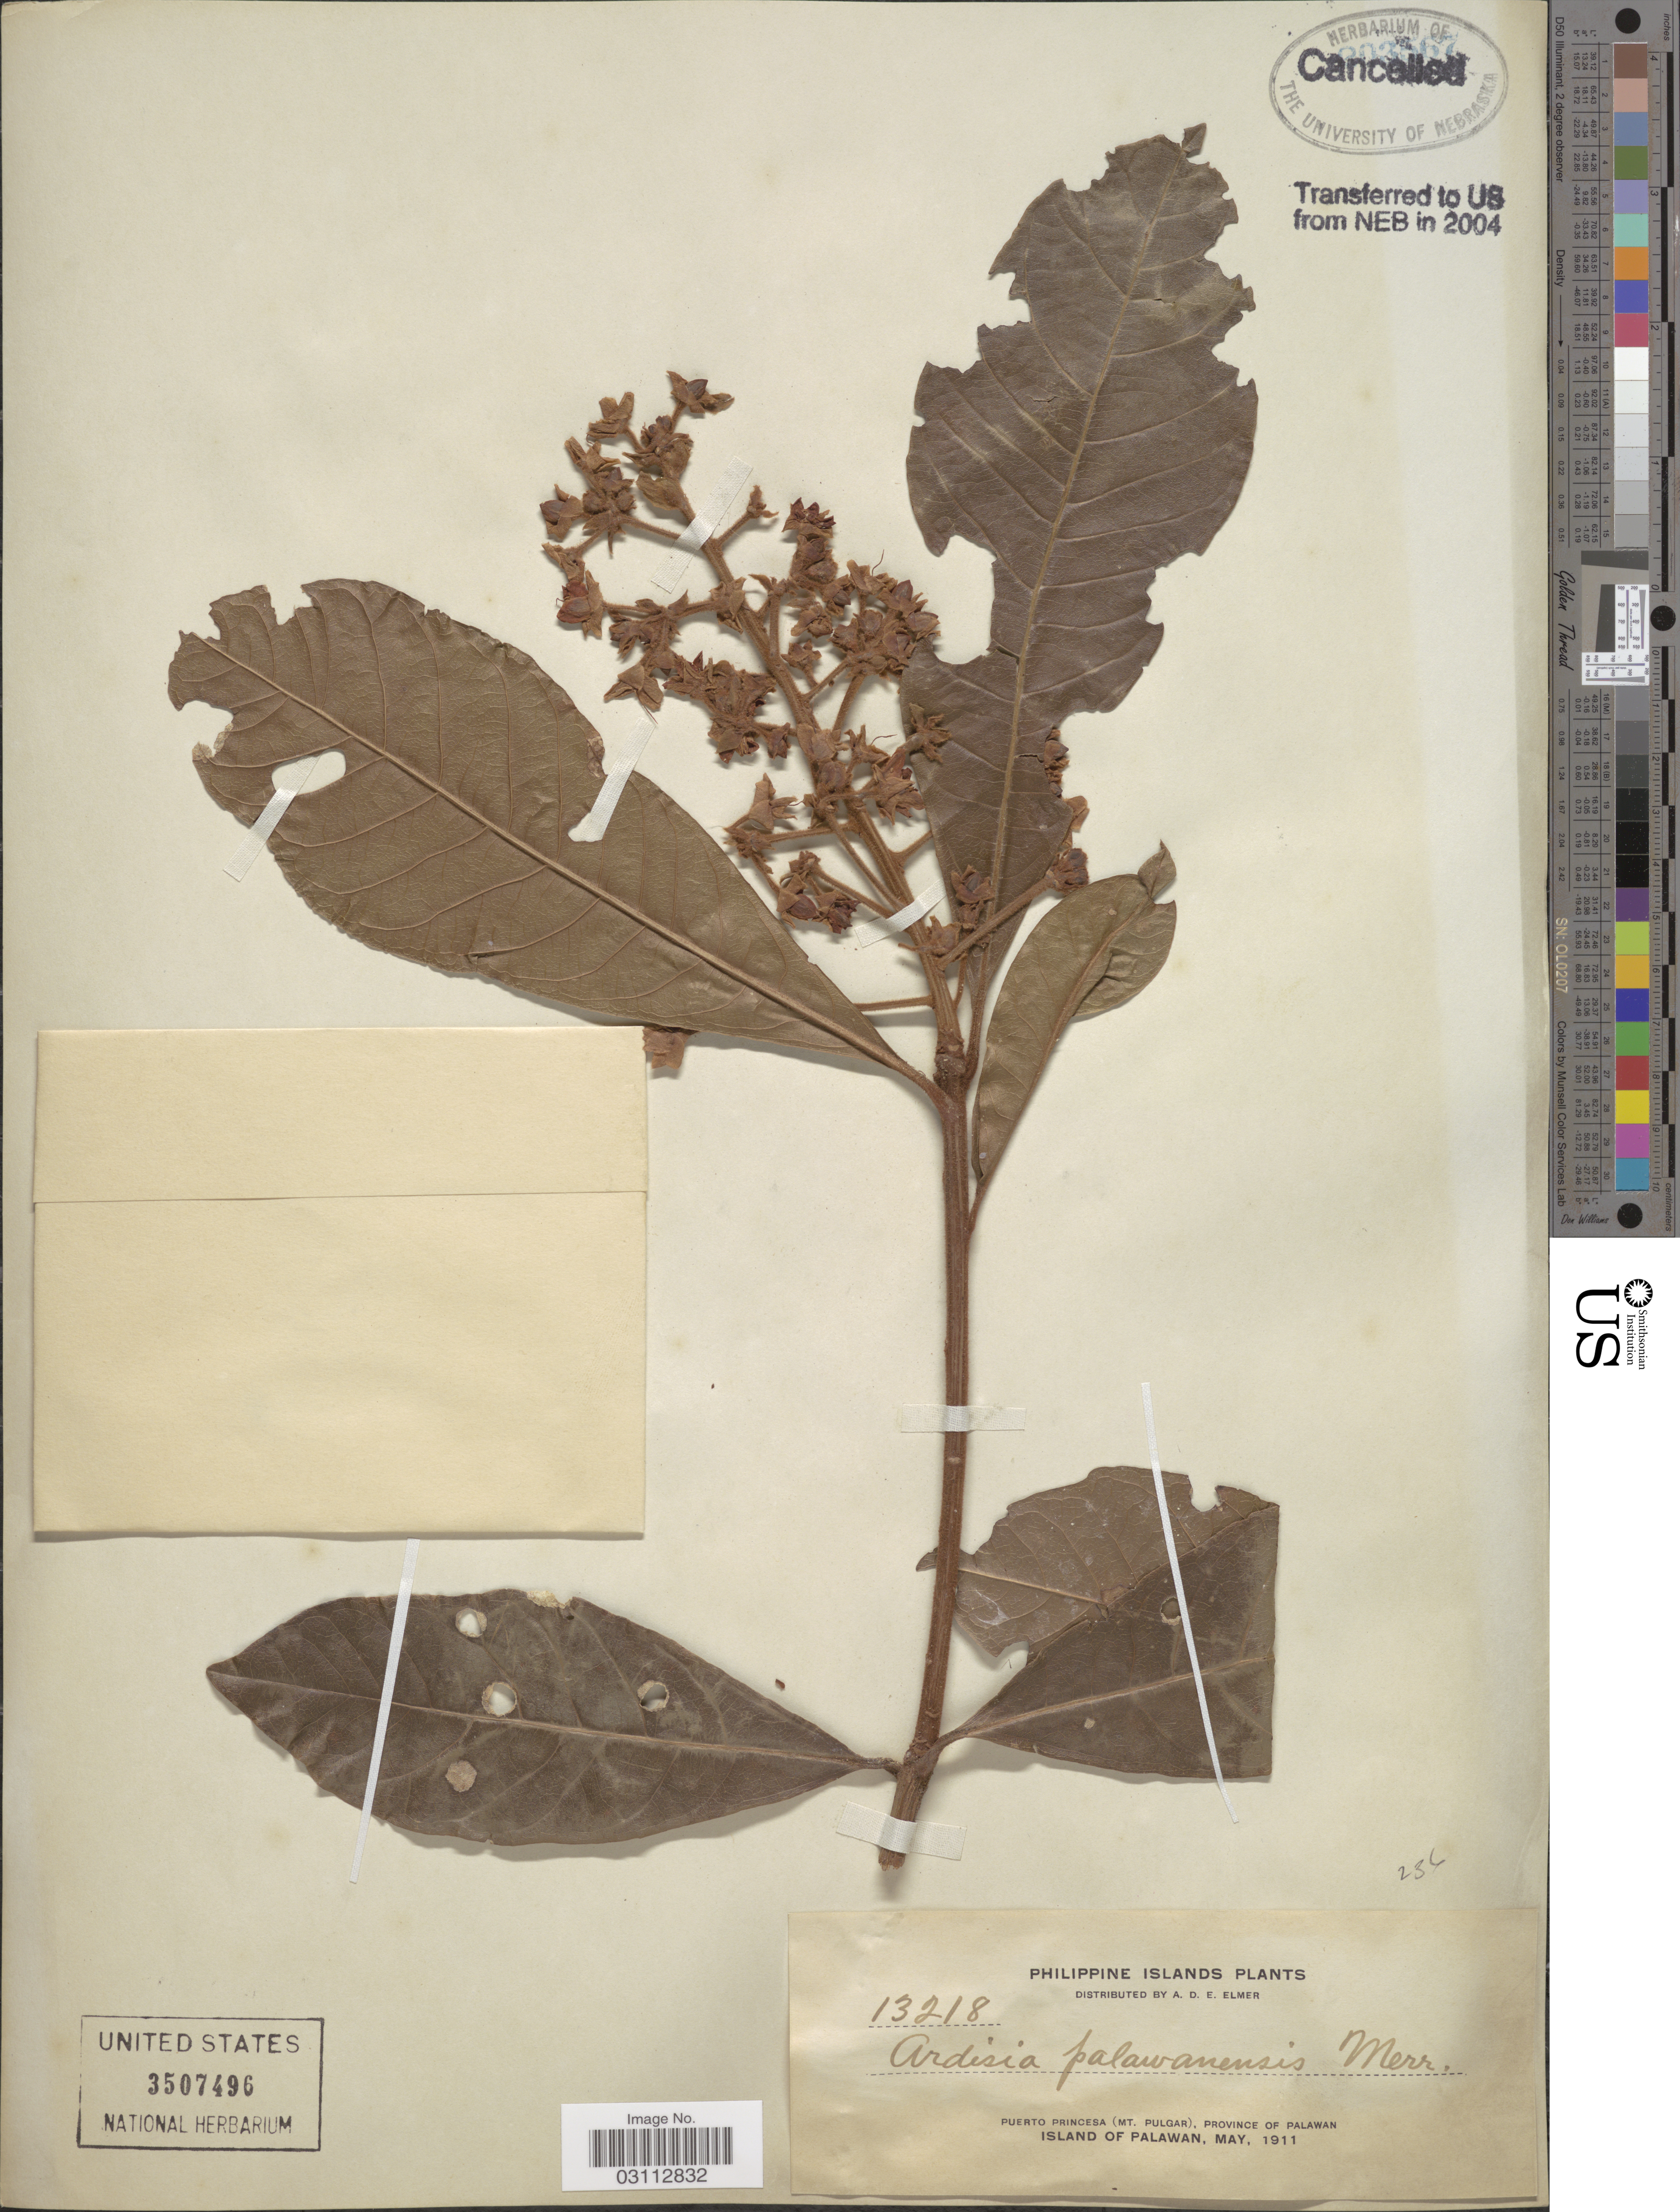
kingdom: Plantae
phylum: Tracheophyta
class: Magnoliopsida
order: Ericales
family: Primulaceae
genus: Ardisia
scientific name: Ardisia palawanensis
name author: Merr.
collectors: A. D. E. Elmer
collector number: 13218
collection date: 1911-05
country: Philippines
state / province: Mimaropa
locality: Puerto Princesa (Mt. Pulgar), Province of Palawan. Island of Palawan.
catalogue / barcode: US 3507496